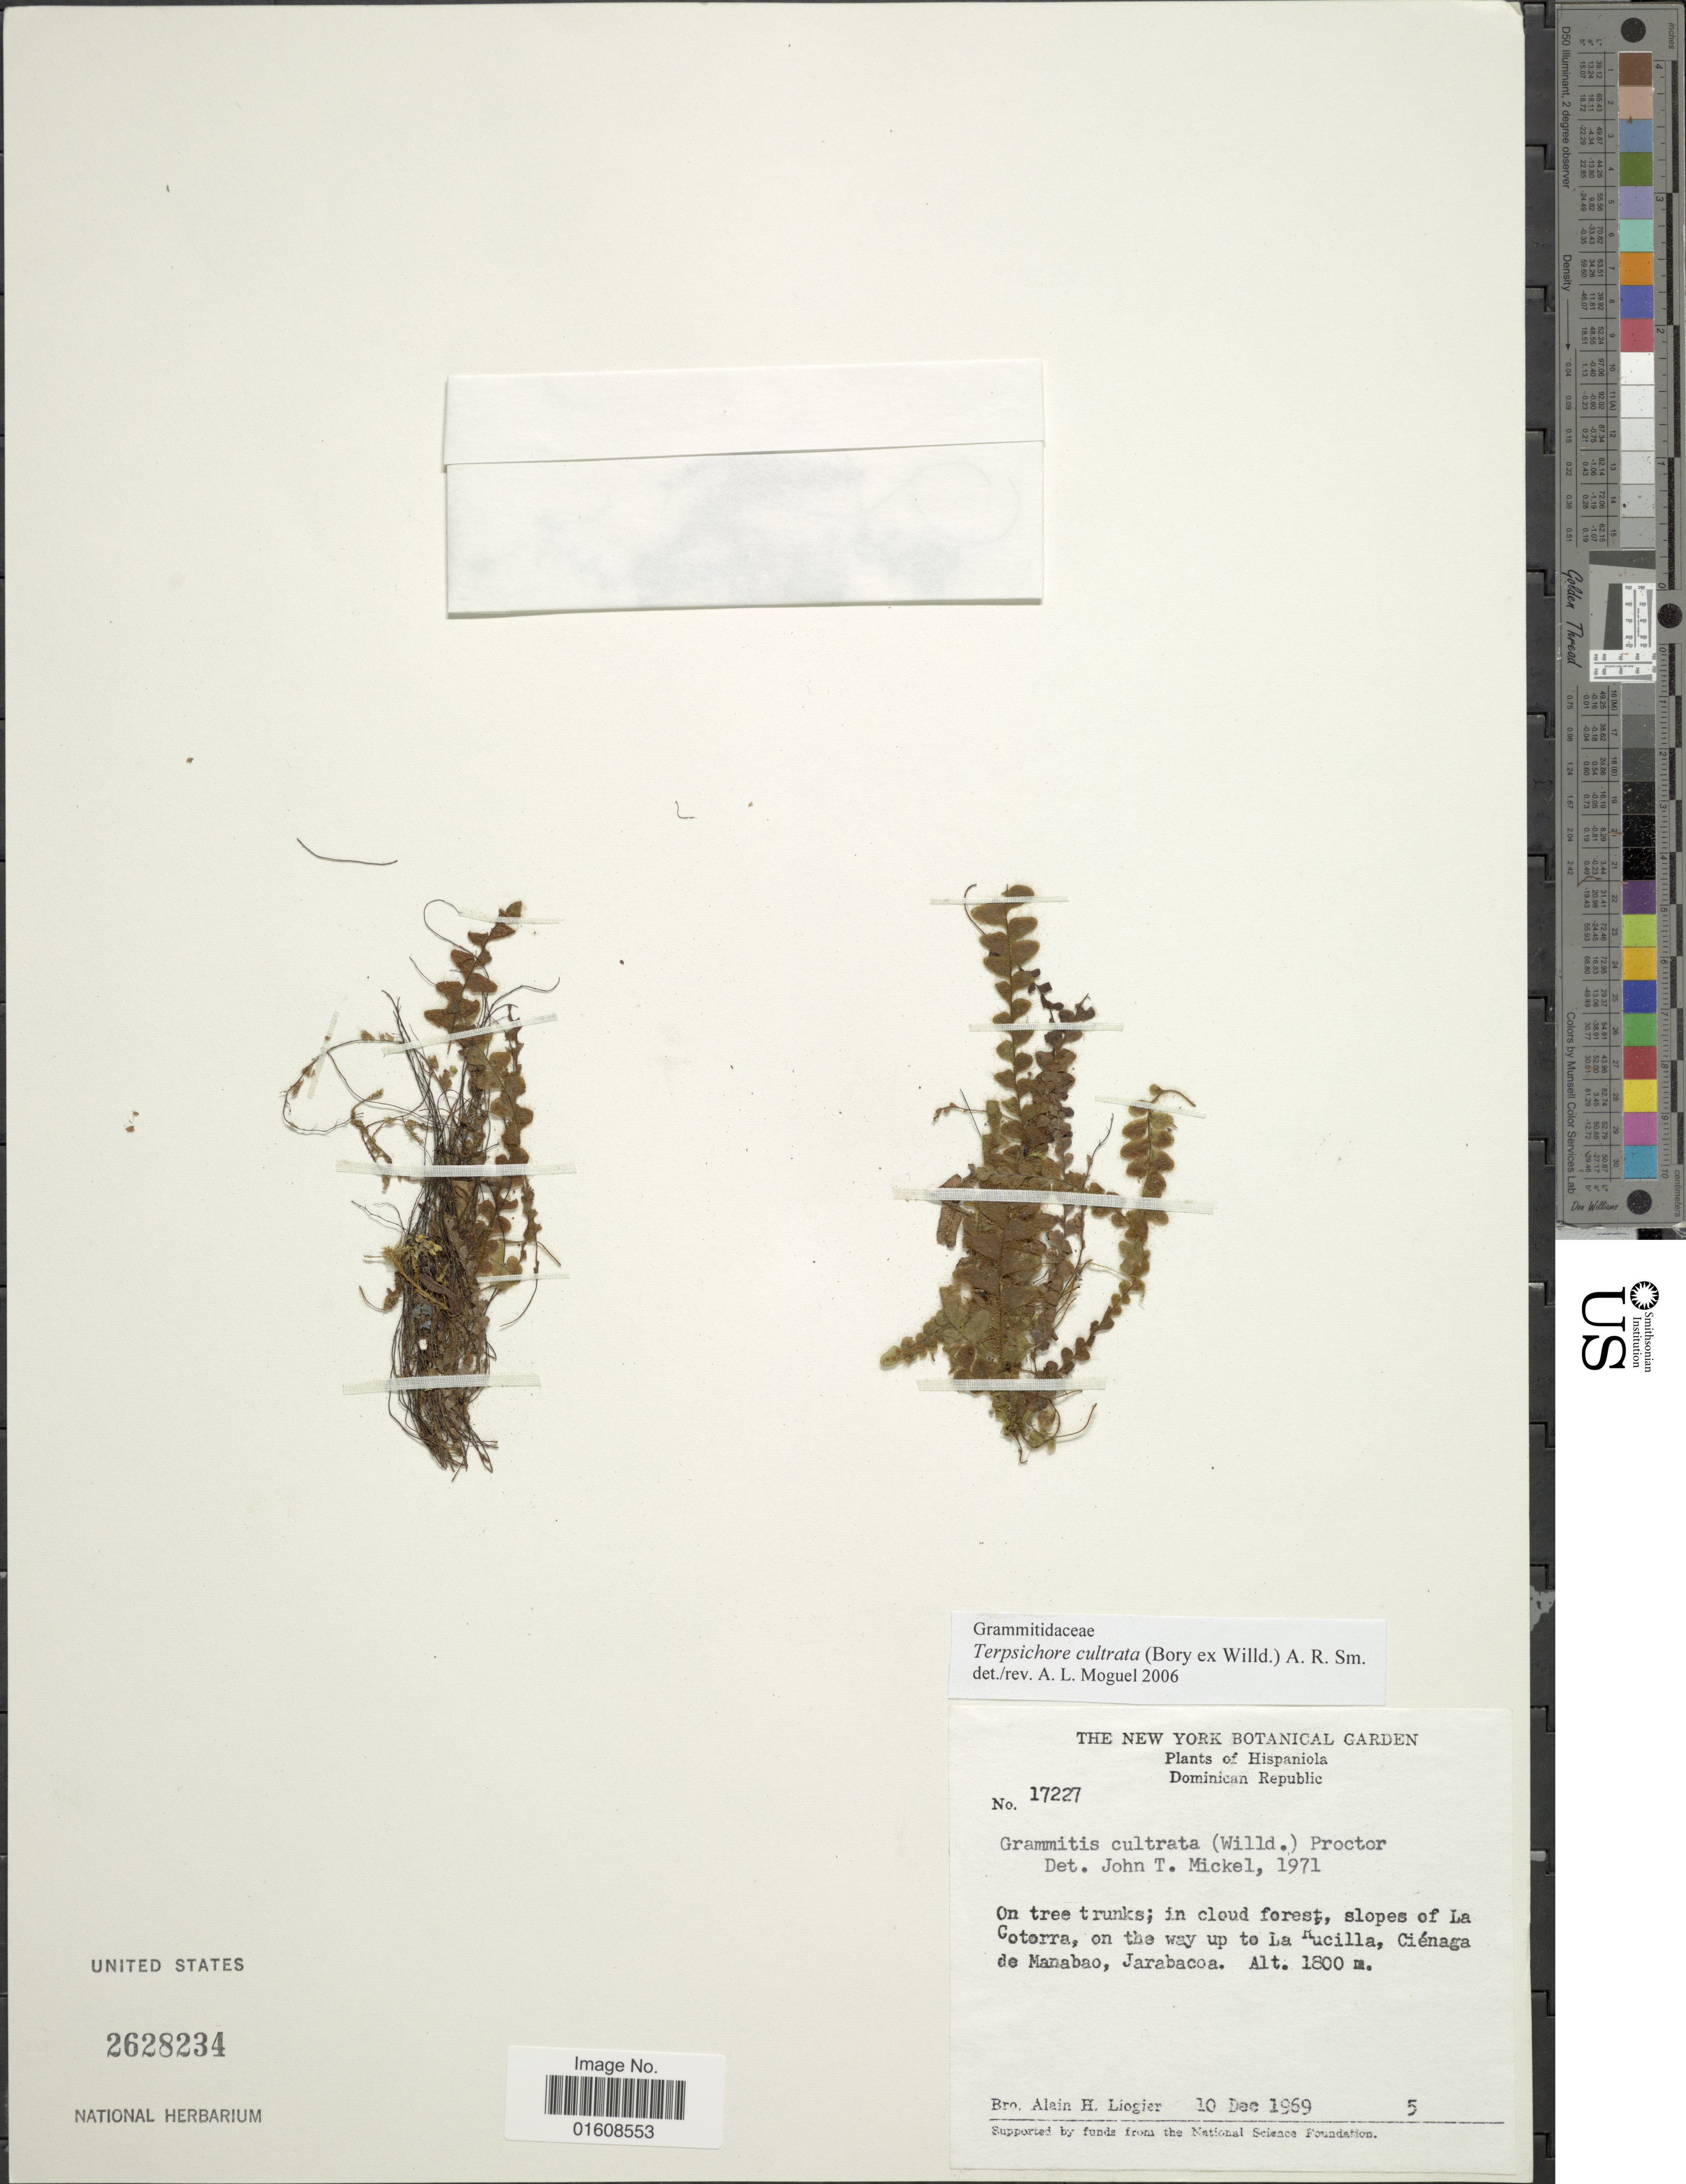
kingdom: Plantae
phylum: Tracheophyta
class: Polypodiopsida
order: Polypodiales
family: Polypodiaceae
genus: Alansmia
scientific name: Alansmia cultrata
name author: (Bory ex Willd.) Moguel & M. Kessler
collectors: A. H. Liogier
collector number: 17227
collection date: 1969-12-10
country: Dominican Republic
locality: Hispaniola. Slopes of La Cotorra, on the way up to La Rucilla, Ciénaga de Manaboa, Jarabacoa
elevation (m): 1800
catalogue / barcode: US 2628234